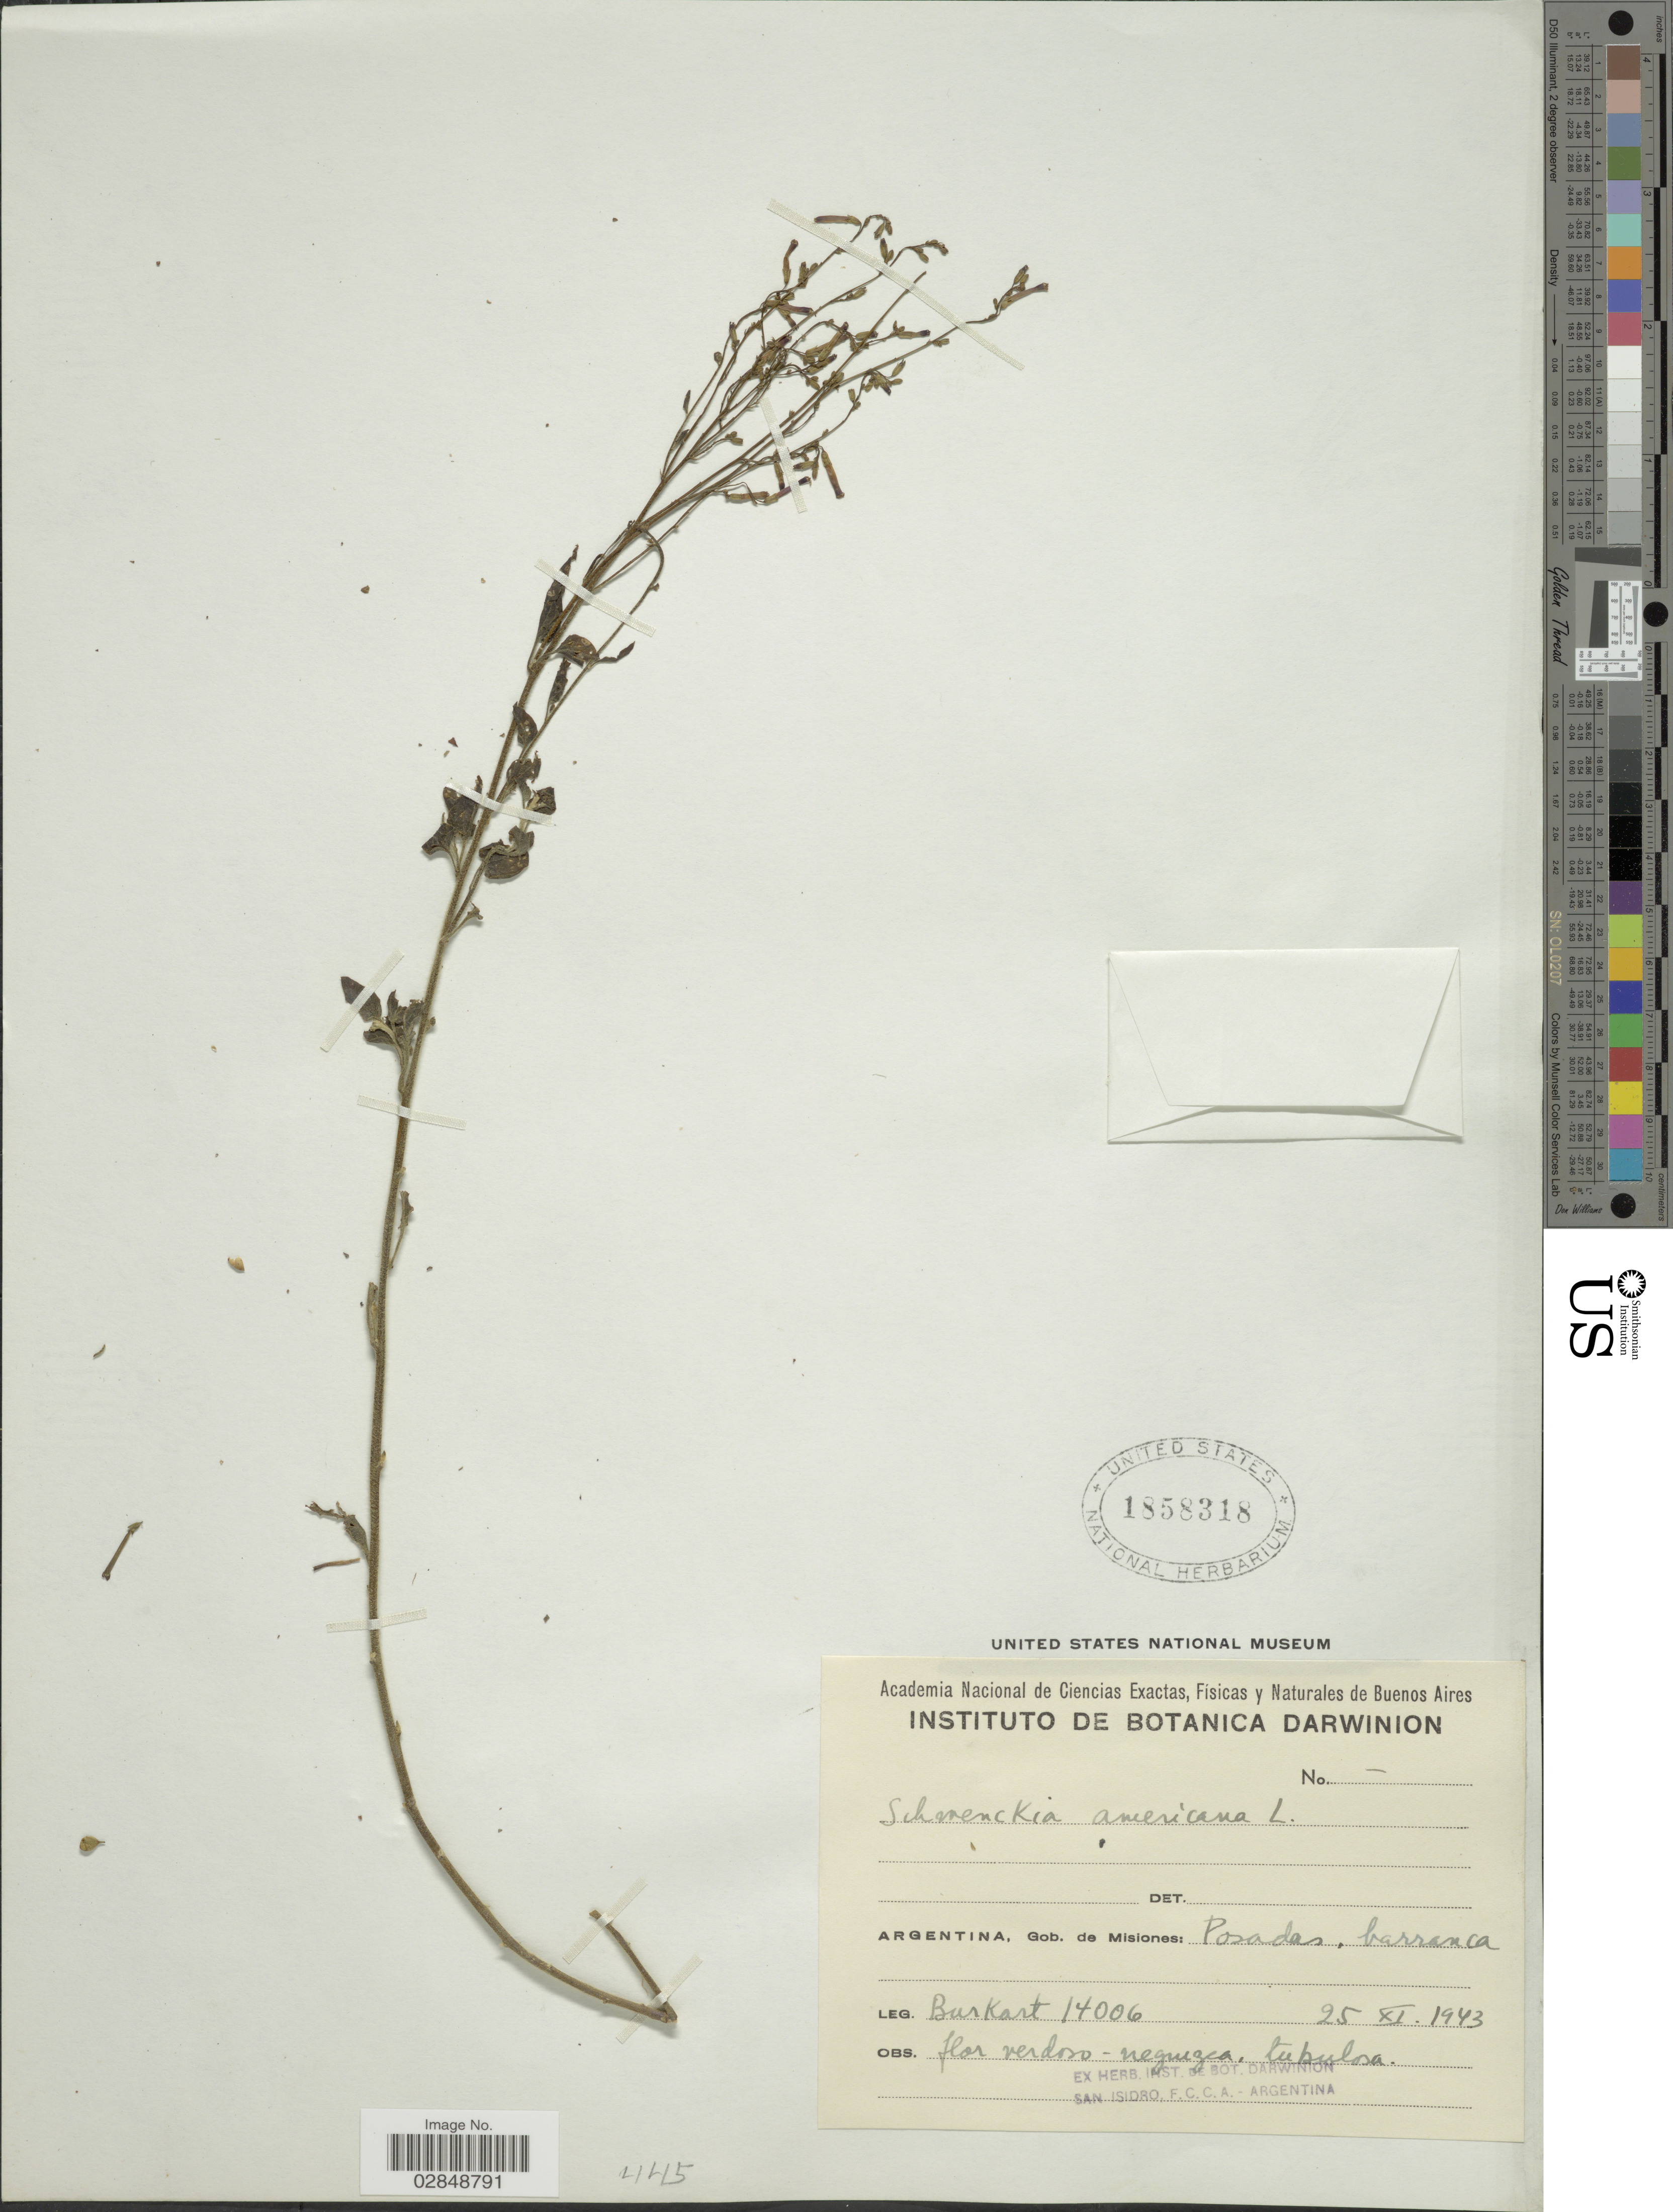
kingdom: Plantae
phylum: Tracheophyta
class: Magnoliopsida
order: Solanales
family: Solanaceae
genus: Schwenckia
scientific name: Schwenckia americana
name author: L.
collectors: A. E. Burkart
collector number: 14006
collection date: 1943-11-25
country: Argentina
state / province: Misiones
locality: Gob. de Misiones: Posadas, barranca.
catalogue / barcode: US 1858318